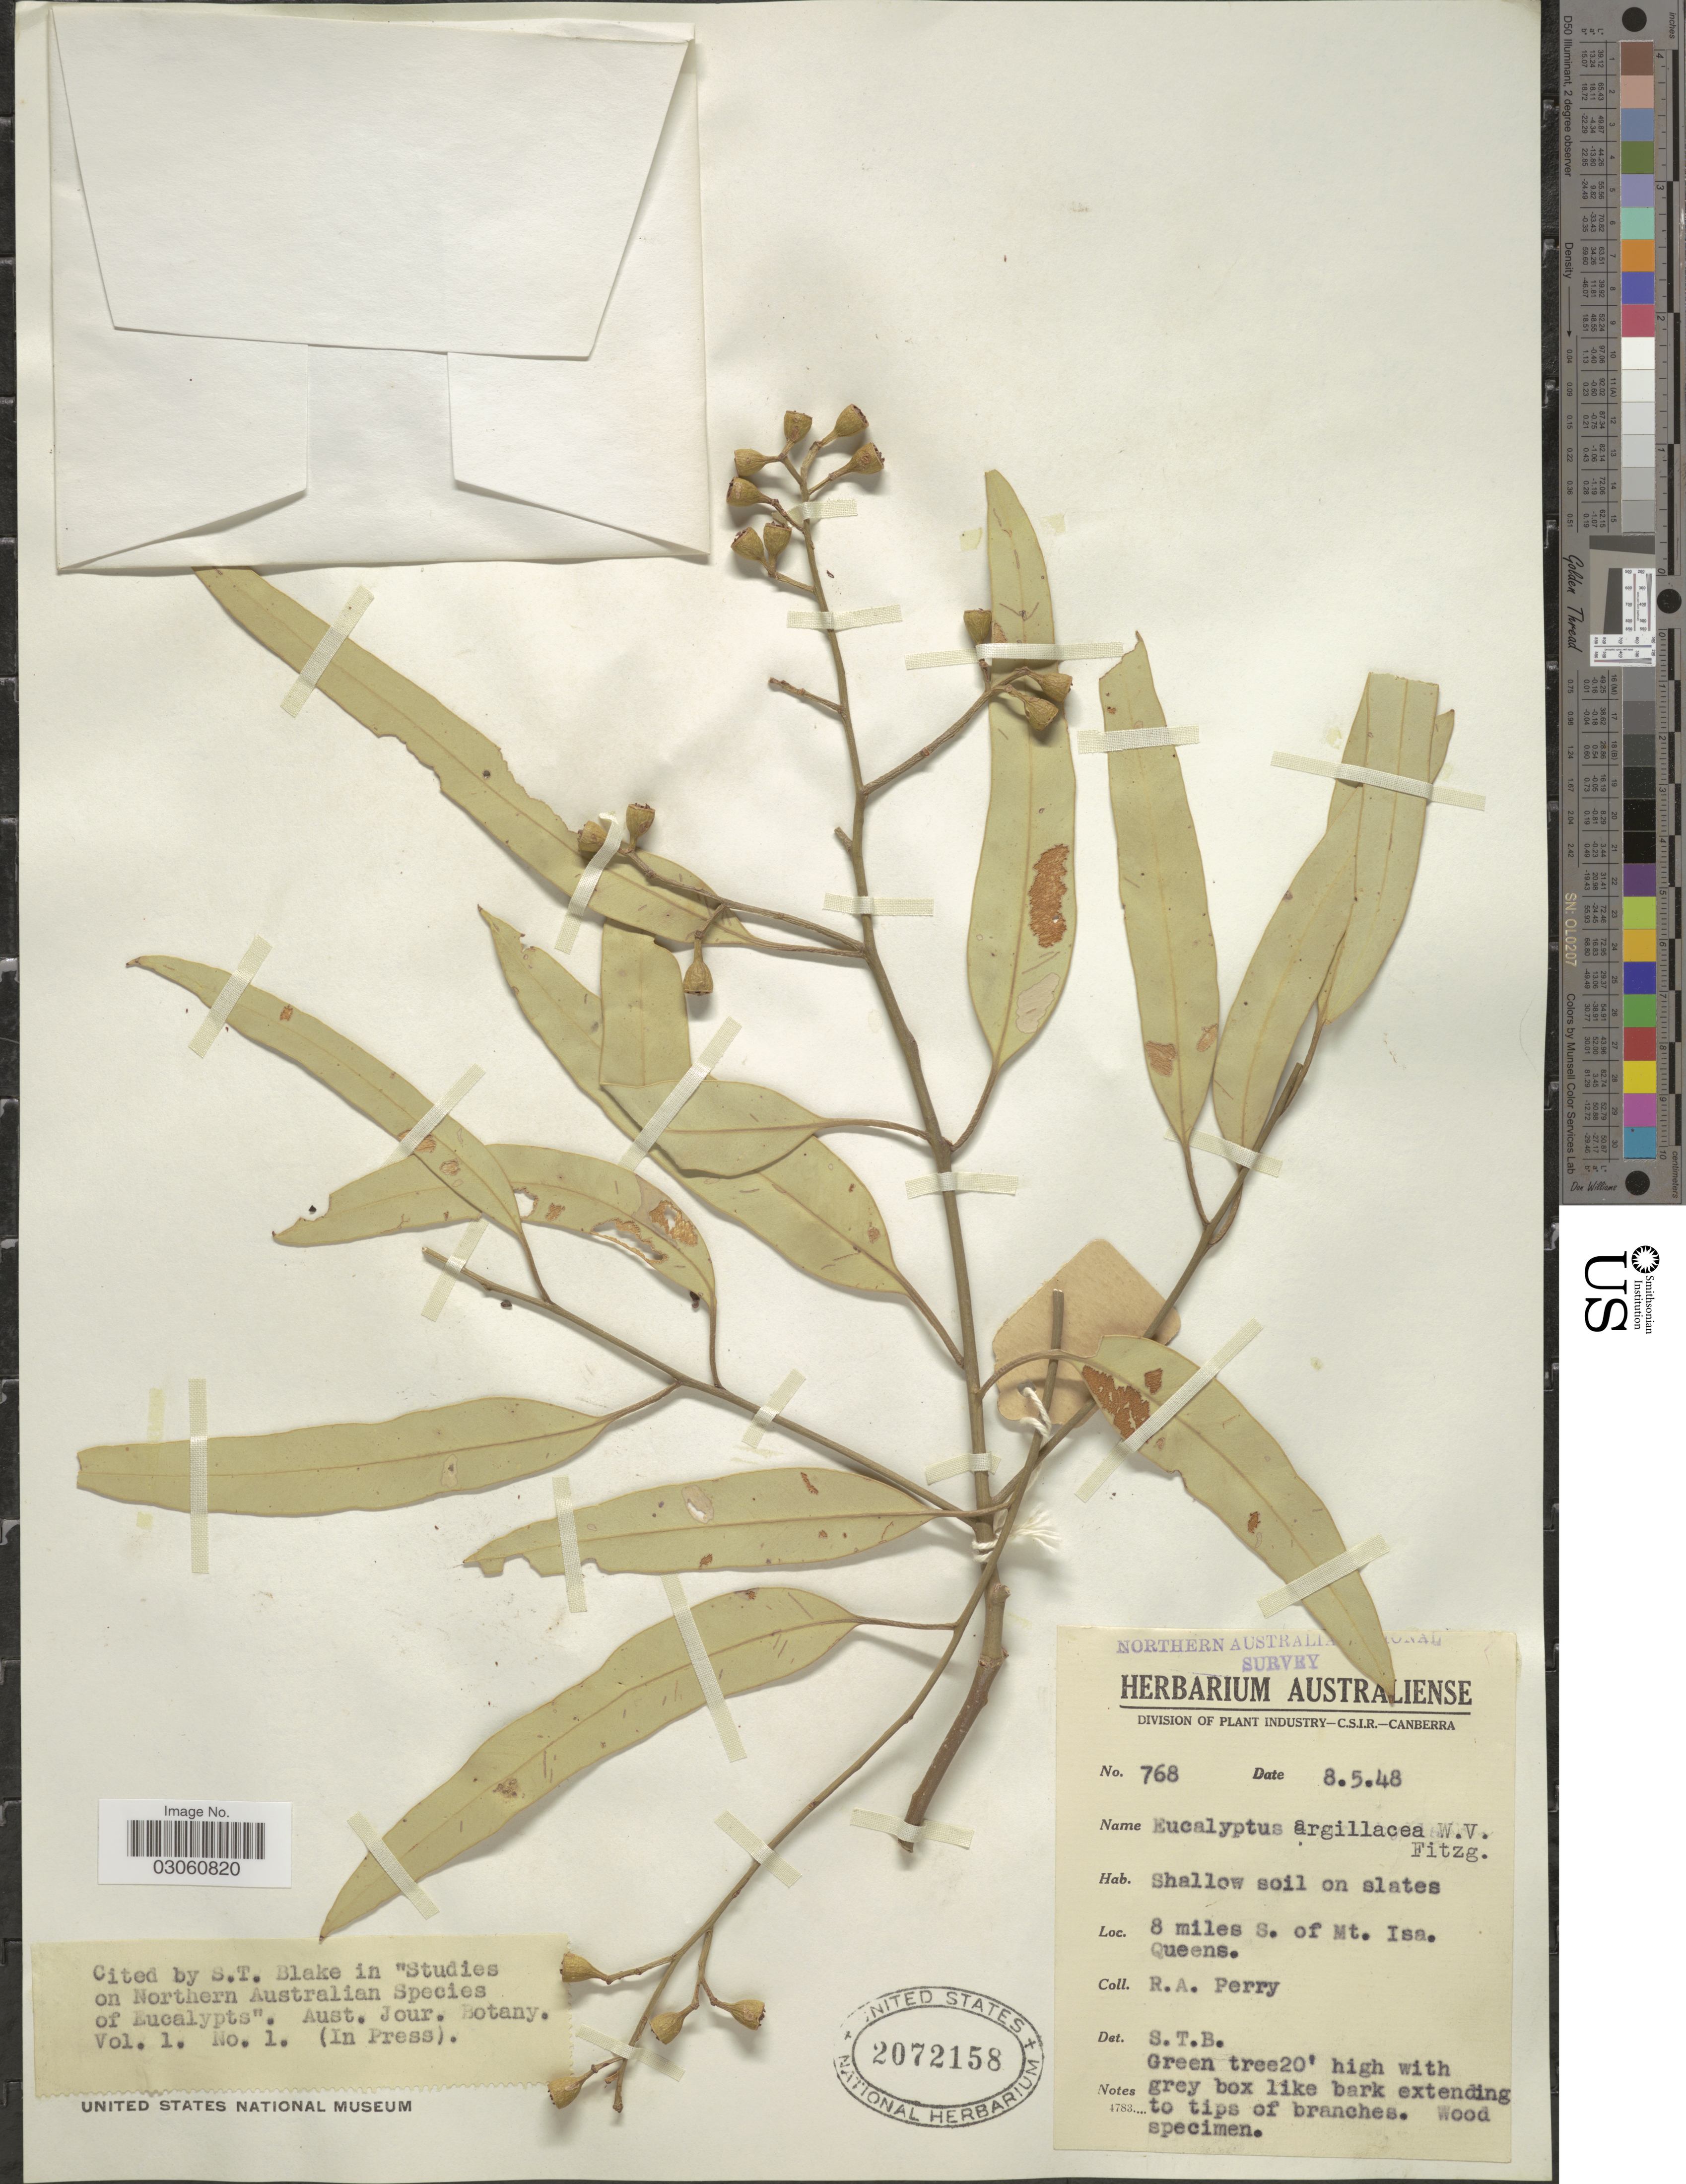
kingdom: Plantae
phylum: Tracheophyta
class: Magnoliopsida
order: Myrtales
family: Myrtaceae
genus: Eucalyptus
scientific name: Eucalyptus argillacea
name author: W. Fitzg. ex Maiden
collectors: Perry, R. A.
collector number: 768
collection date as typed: Transcribed d/m/y: 8/5/48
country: Australia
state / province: Queensland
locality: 8 miles S. of Mt. Isa., Queens.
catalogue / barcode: US 2072158